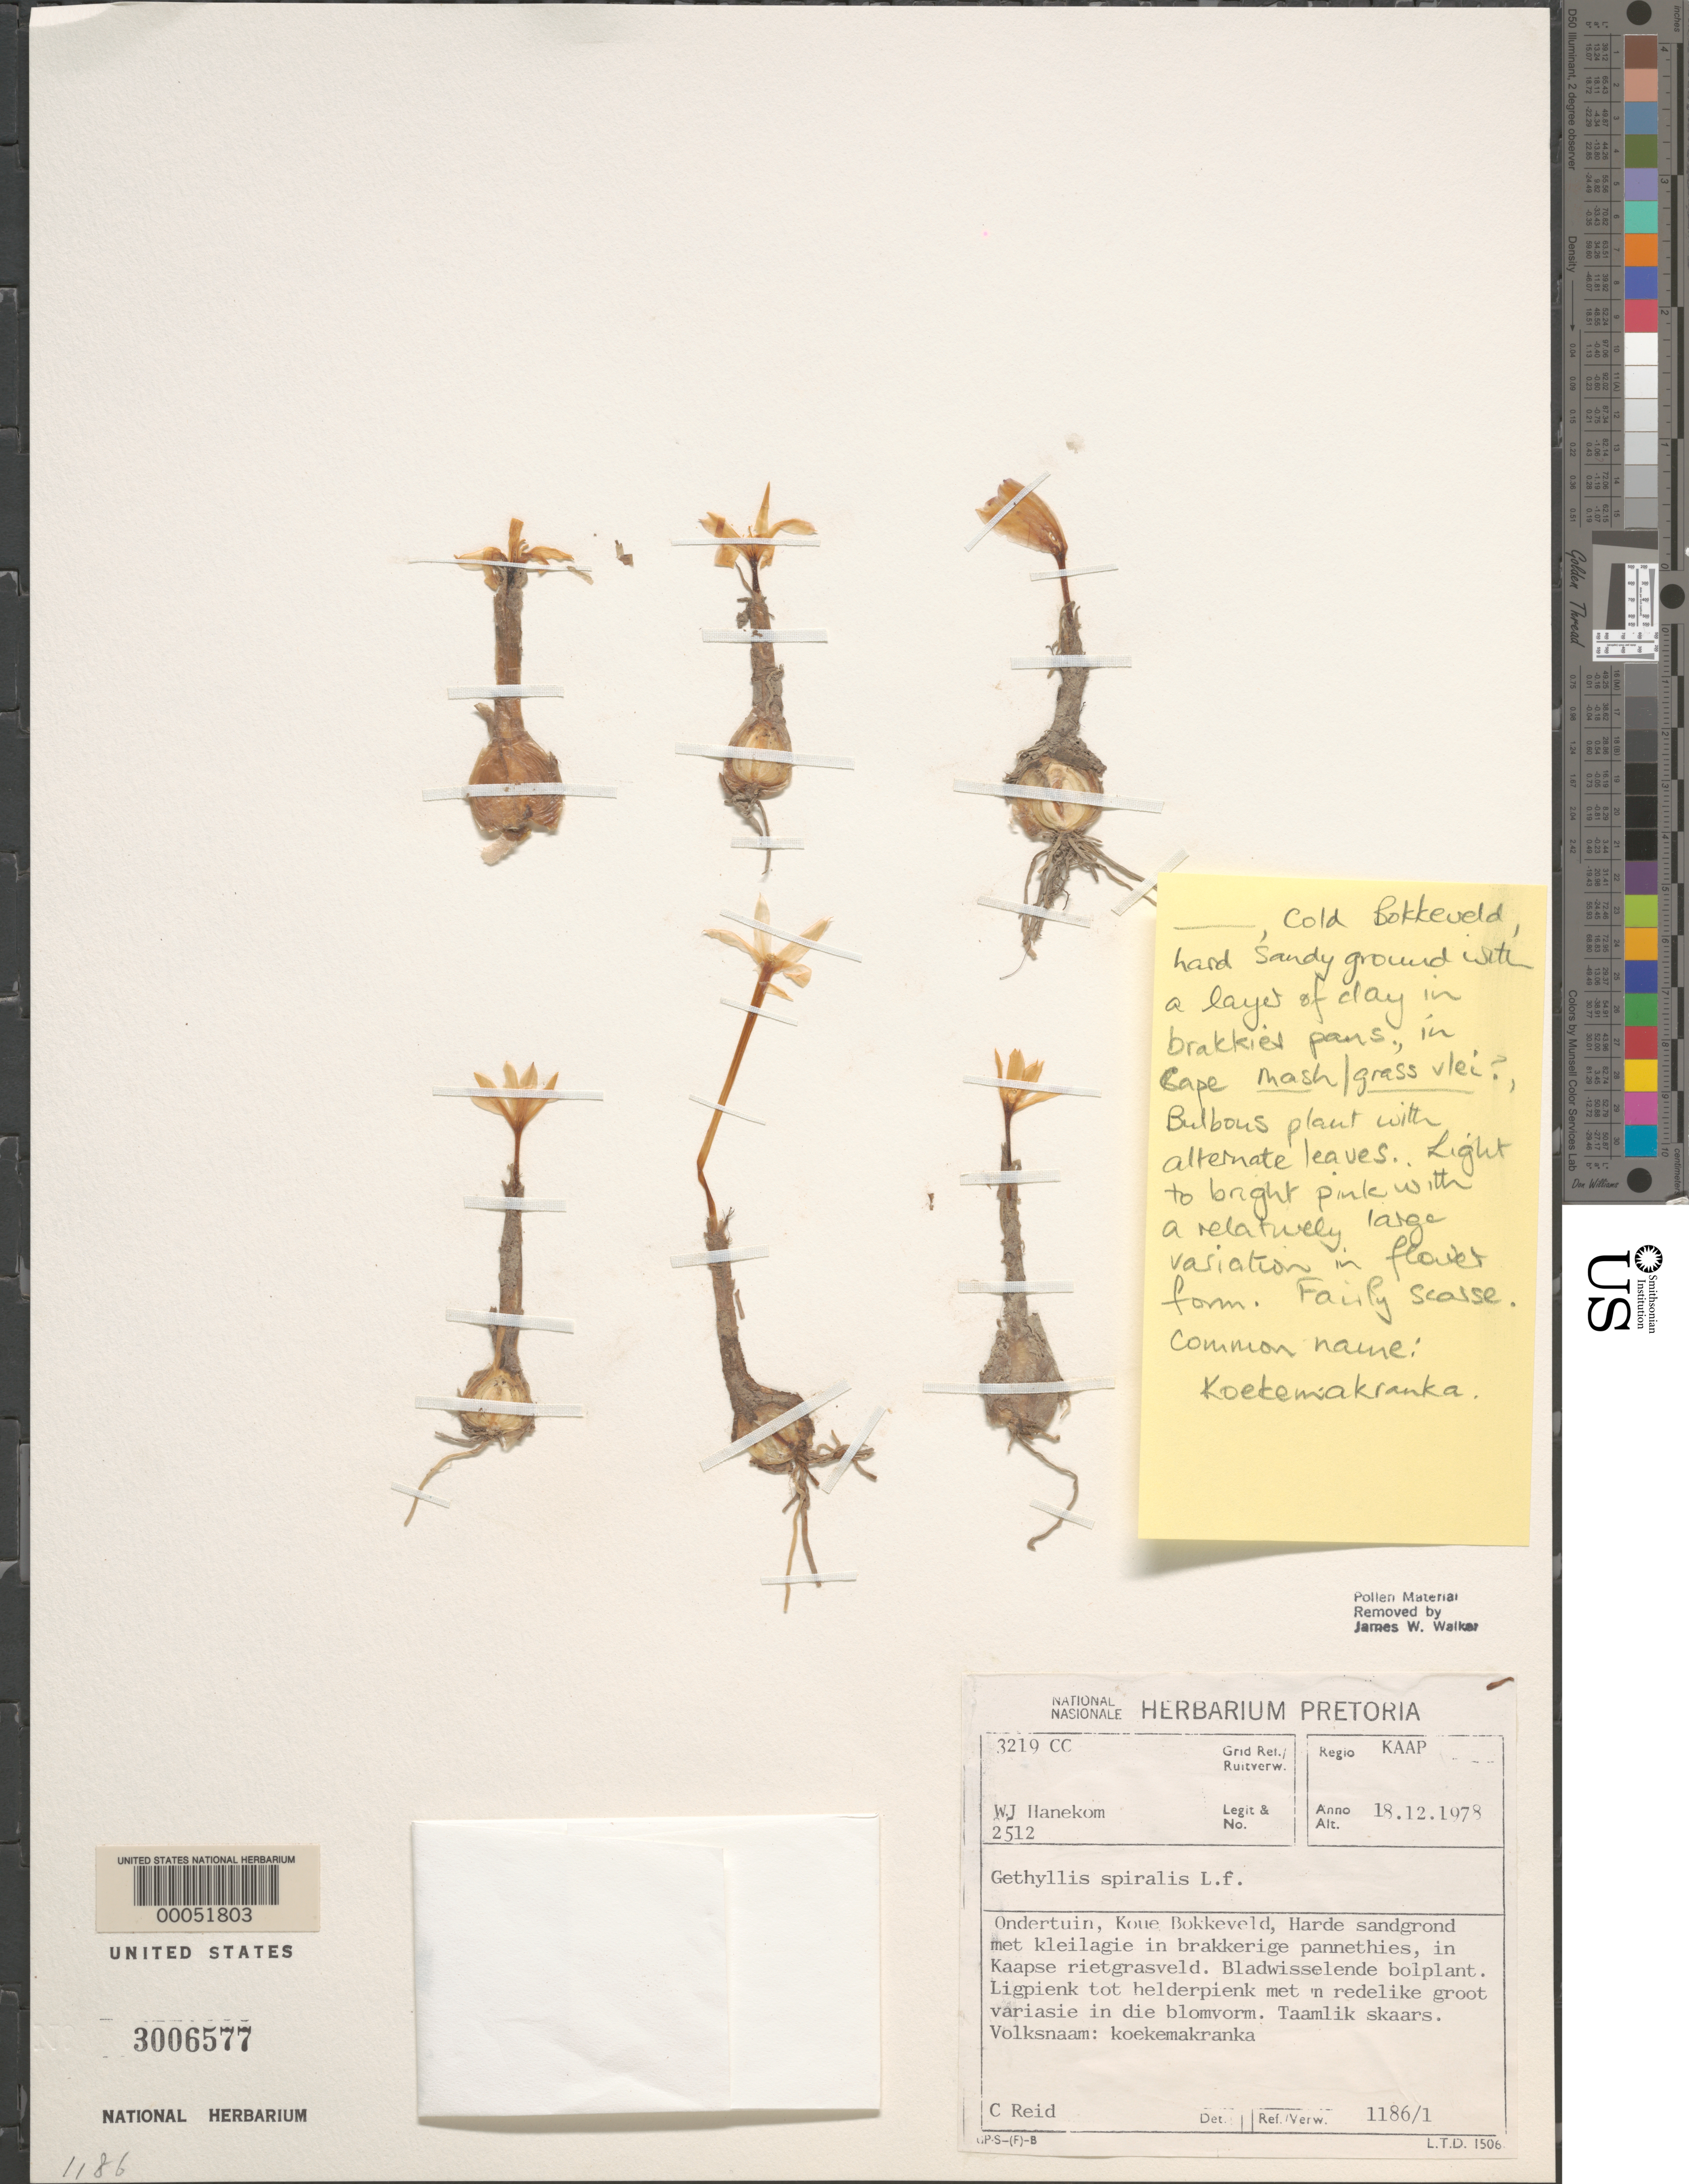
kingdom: Plantae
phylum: Tracheophyta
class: Liliopsida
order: Asparagales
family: Amaryllidaceae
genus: Gethyllis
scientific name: Gethyllis spiralis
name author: Thunb.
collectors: W. Hanekom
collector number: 2512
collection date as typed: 18 Dec 1978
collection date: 1978-12-18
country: South Africa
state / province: Western Cape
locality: Ondertuin. Koue Bokkeveld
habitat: Hard sandy ground with clay in brackish pans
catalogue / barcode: US 3006577